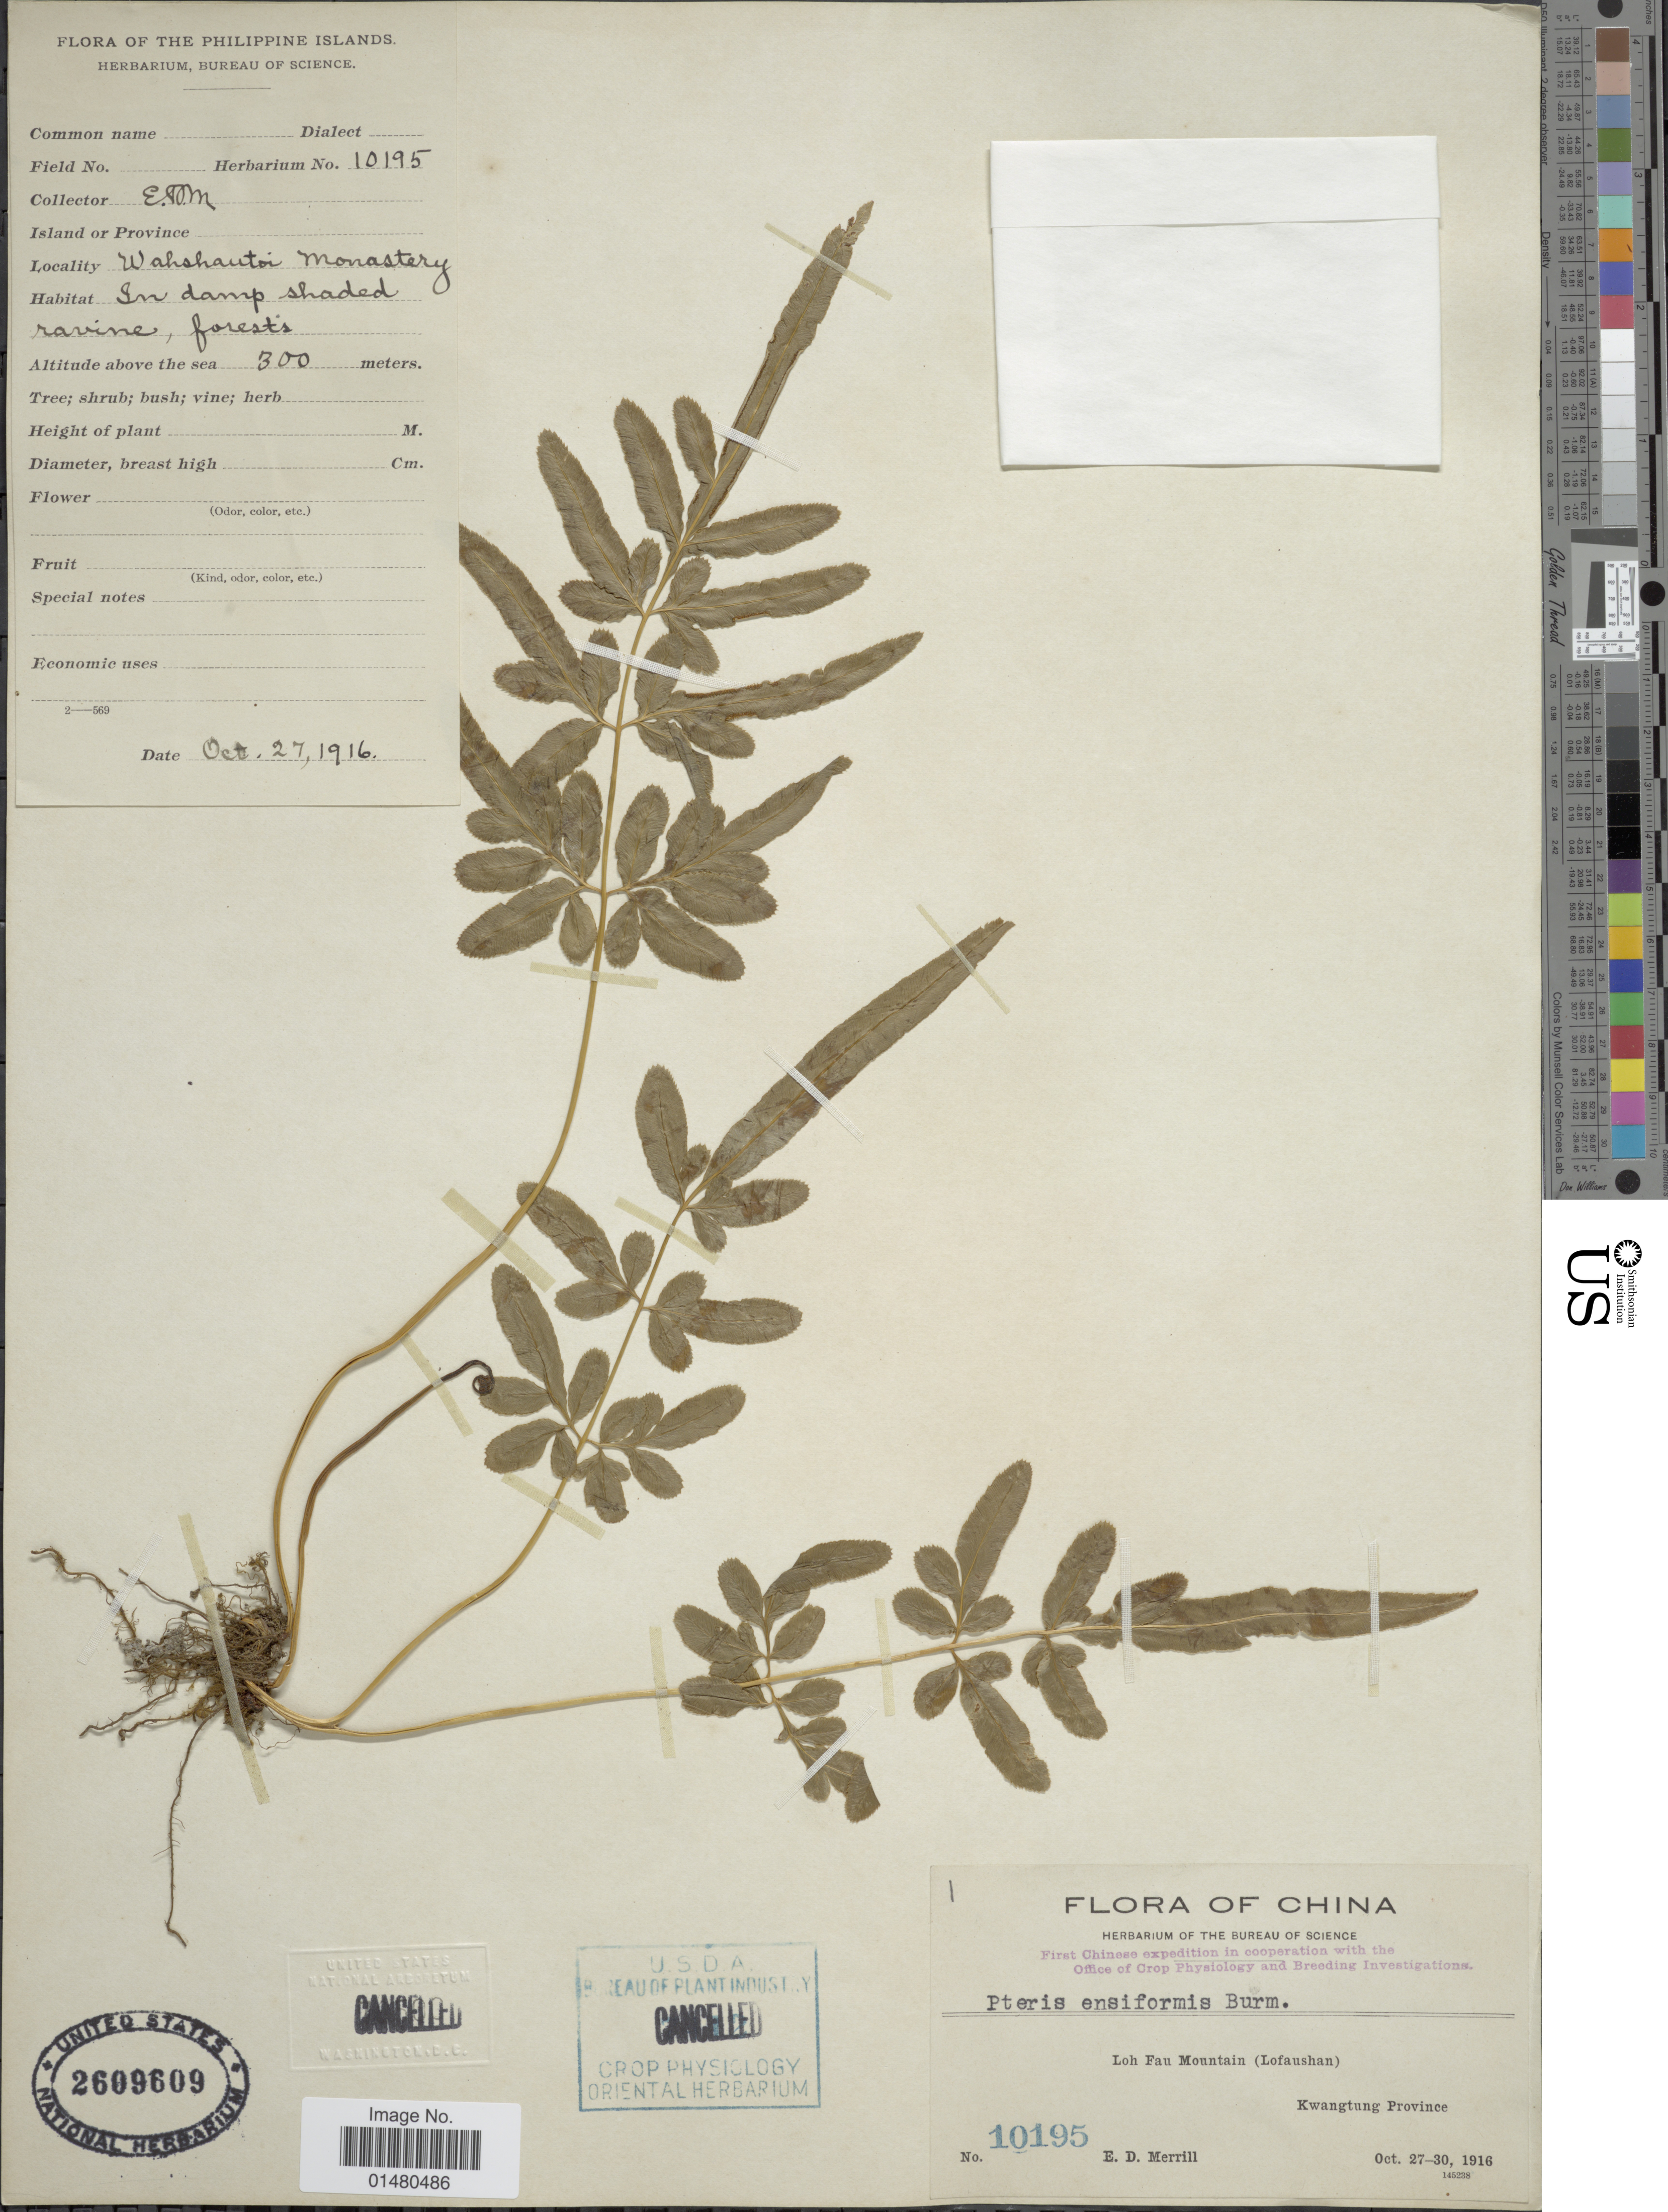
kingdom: Plantae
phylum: Tracheophyta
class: Polypodiopsida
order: Polypodiales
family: Pteridaceae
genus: Pteris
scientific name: Pteris ensiformis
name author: Burm. f.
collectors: E. D. Merrill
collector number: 10195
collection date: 1916-10-27/1916-10-30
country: China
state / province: Guangdong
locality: Loh Fau Mountain (LOfashan) Kwangtung Province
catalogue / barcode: US 2609609